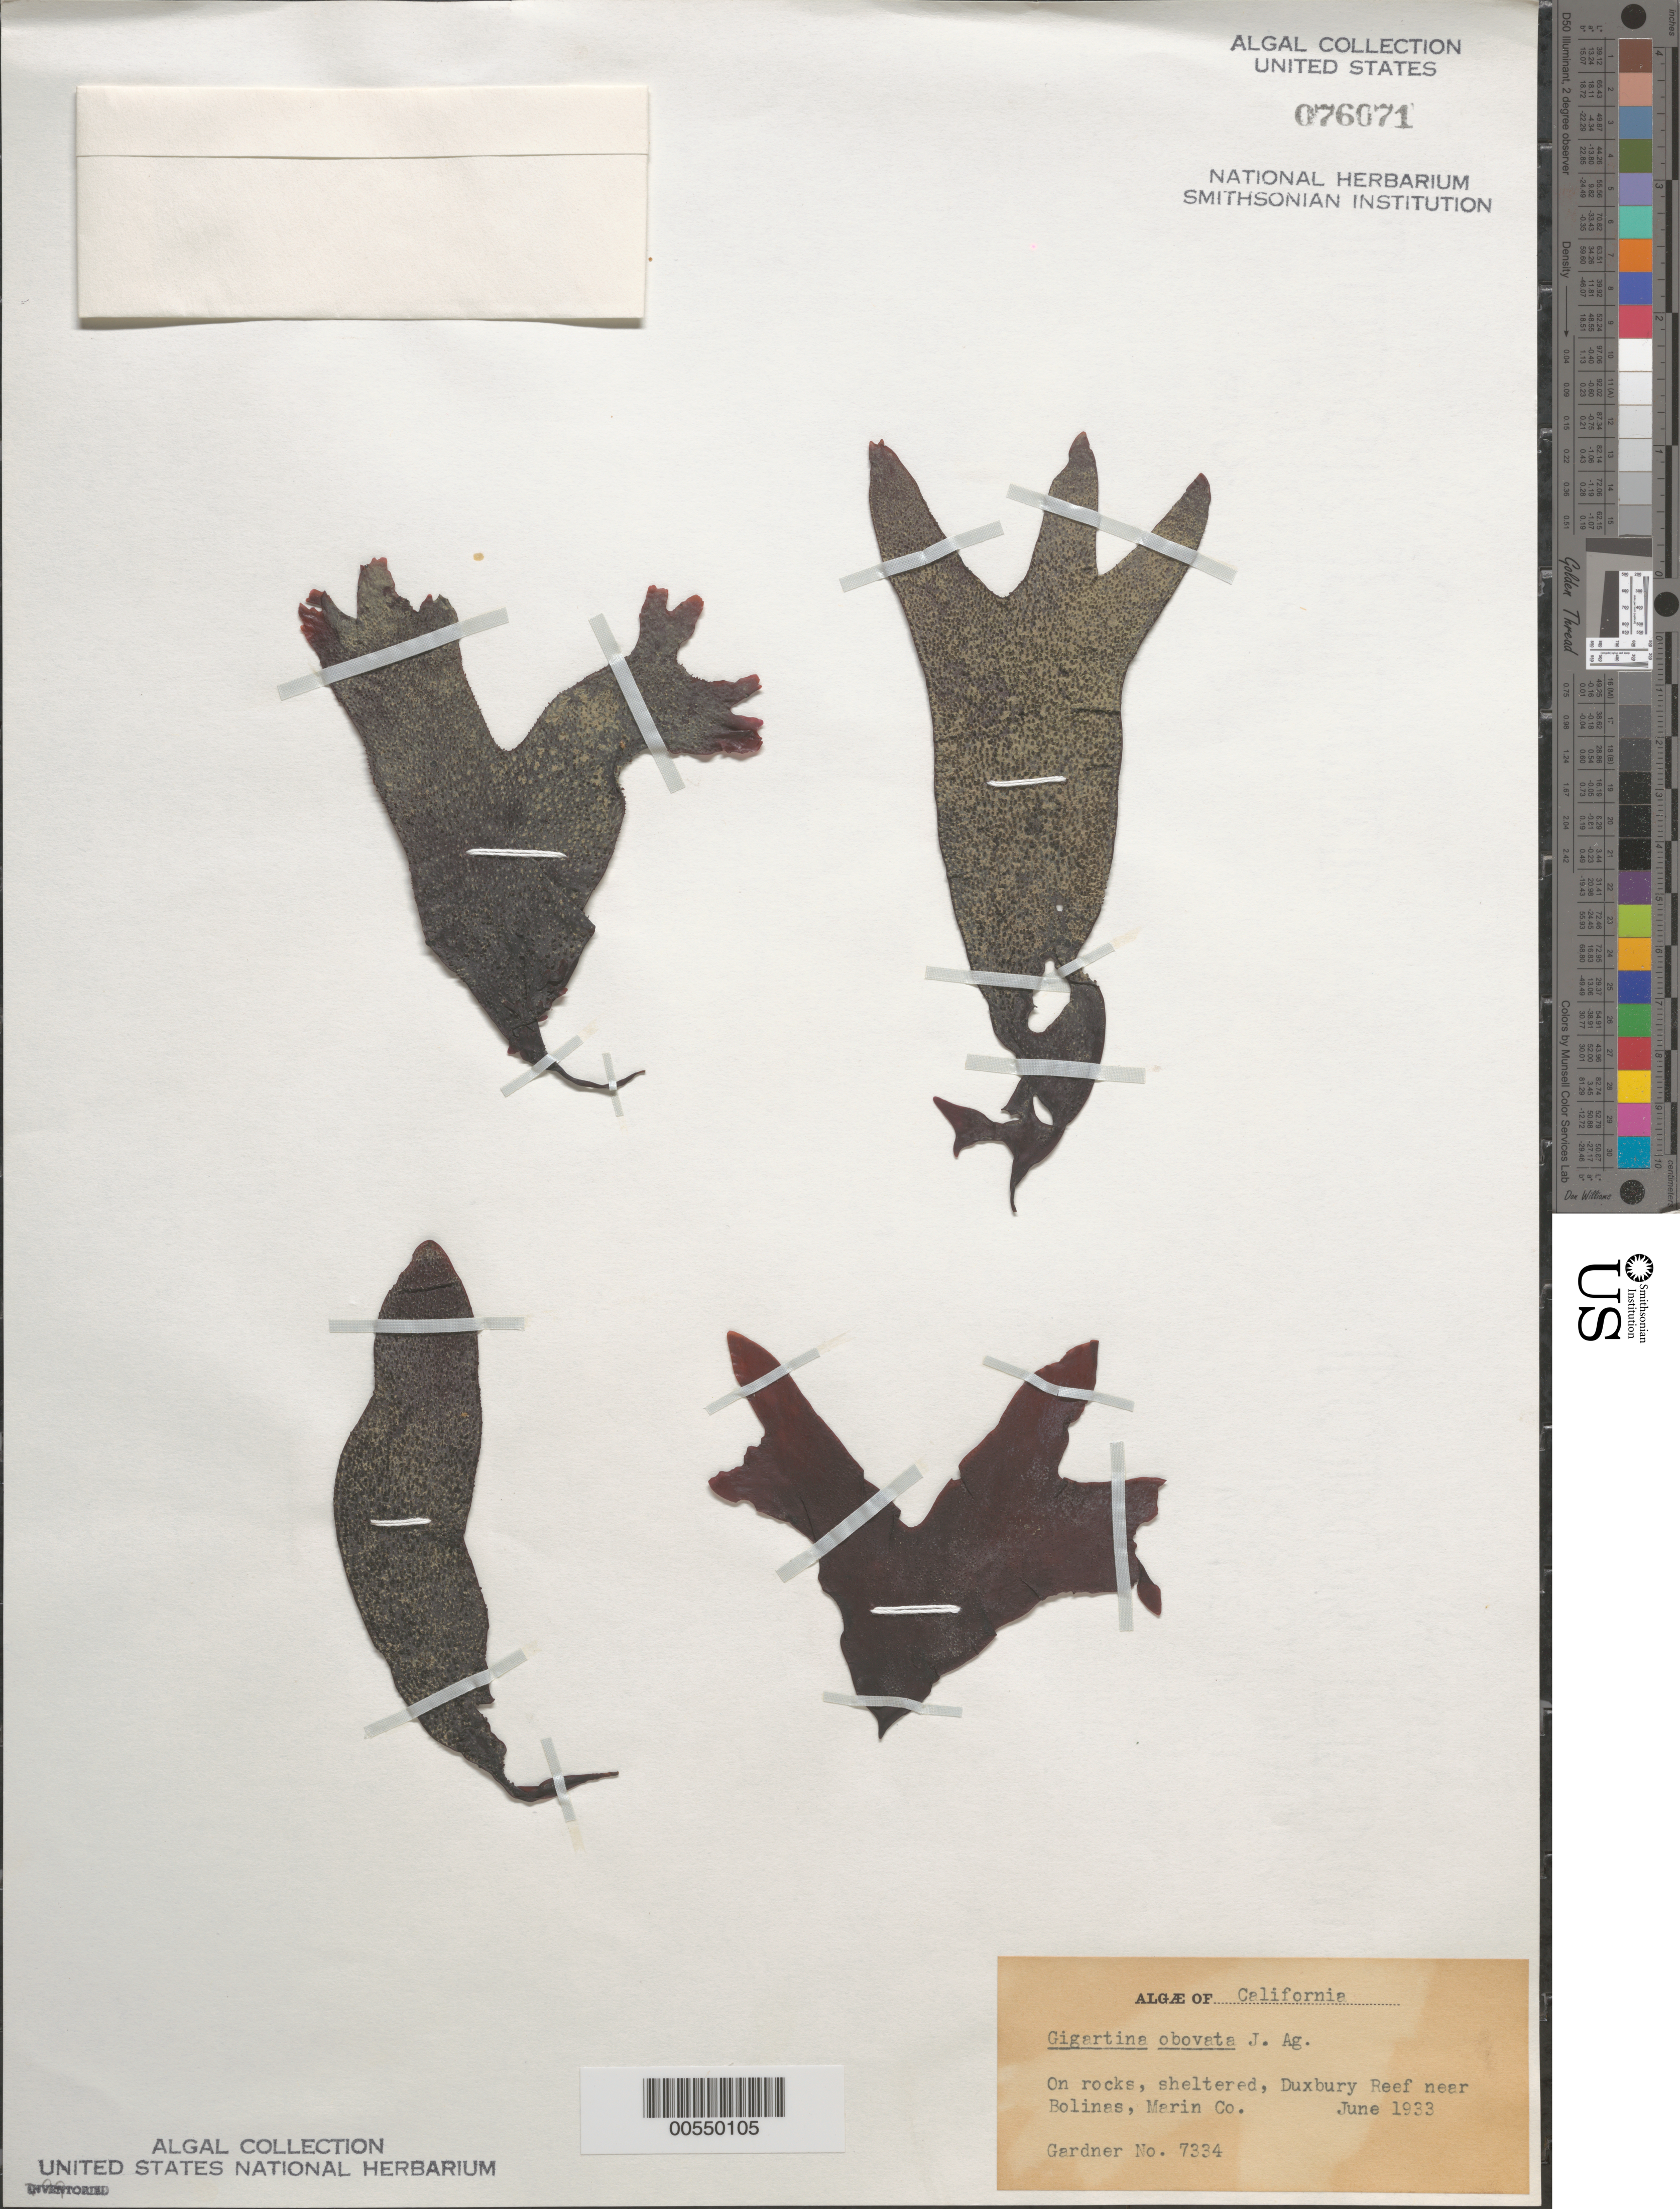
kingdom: Plantae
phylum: Rhodophyta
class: Florideophyceae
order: Gigartinales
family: Phyllophoraceae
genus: Mastocarpus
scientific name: Mastocarpus papillatus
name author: (C. Agardh) Kütz.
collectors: N. Gardner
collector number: NLG 7334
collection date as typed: Jun 1933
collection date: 1933-06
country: United States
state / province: California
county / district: Marin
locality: Duxbury Reef, near Bolinas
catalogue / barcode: US 76071